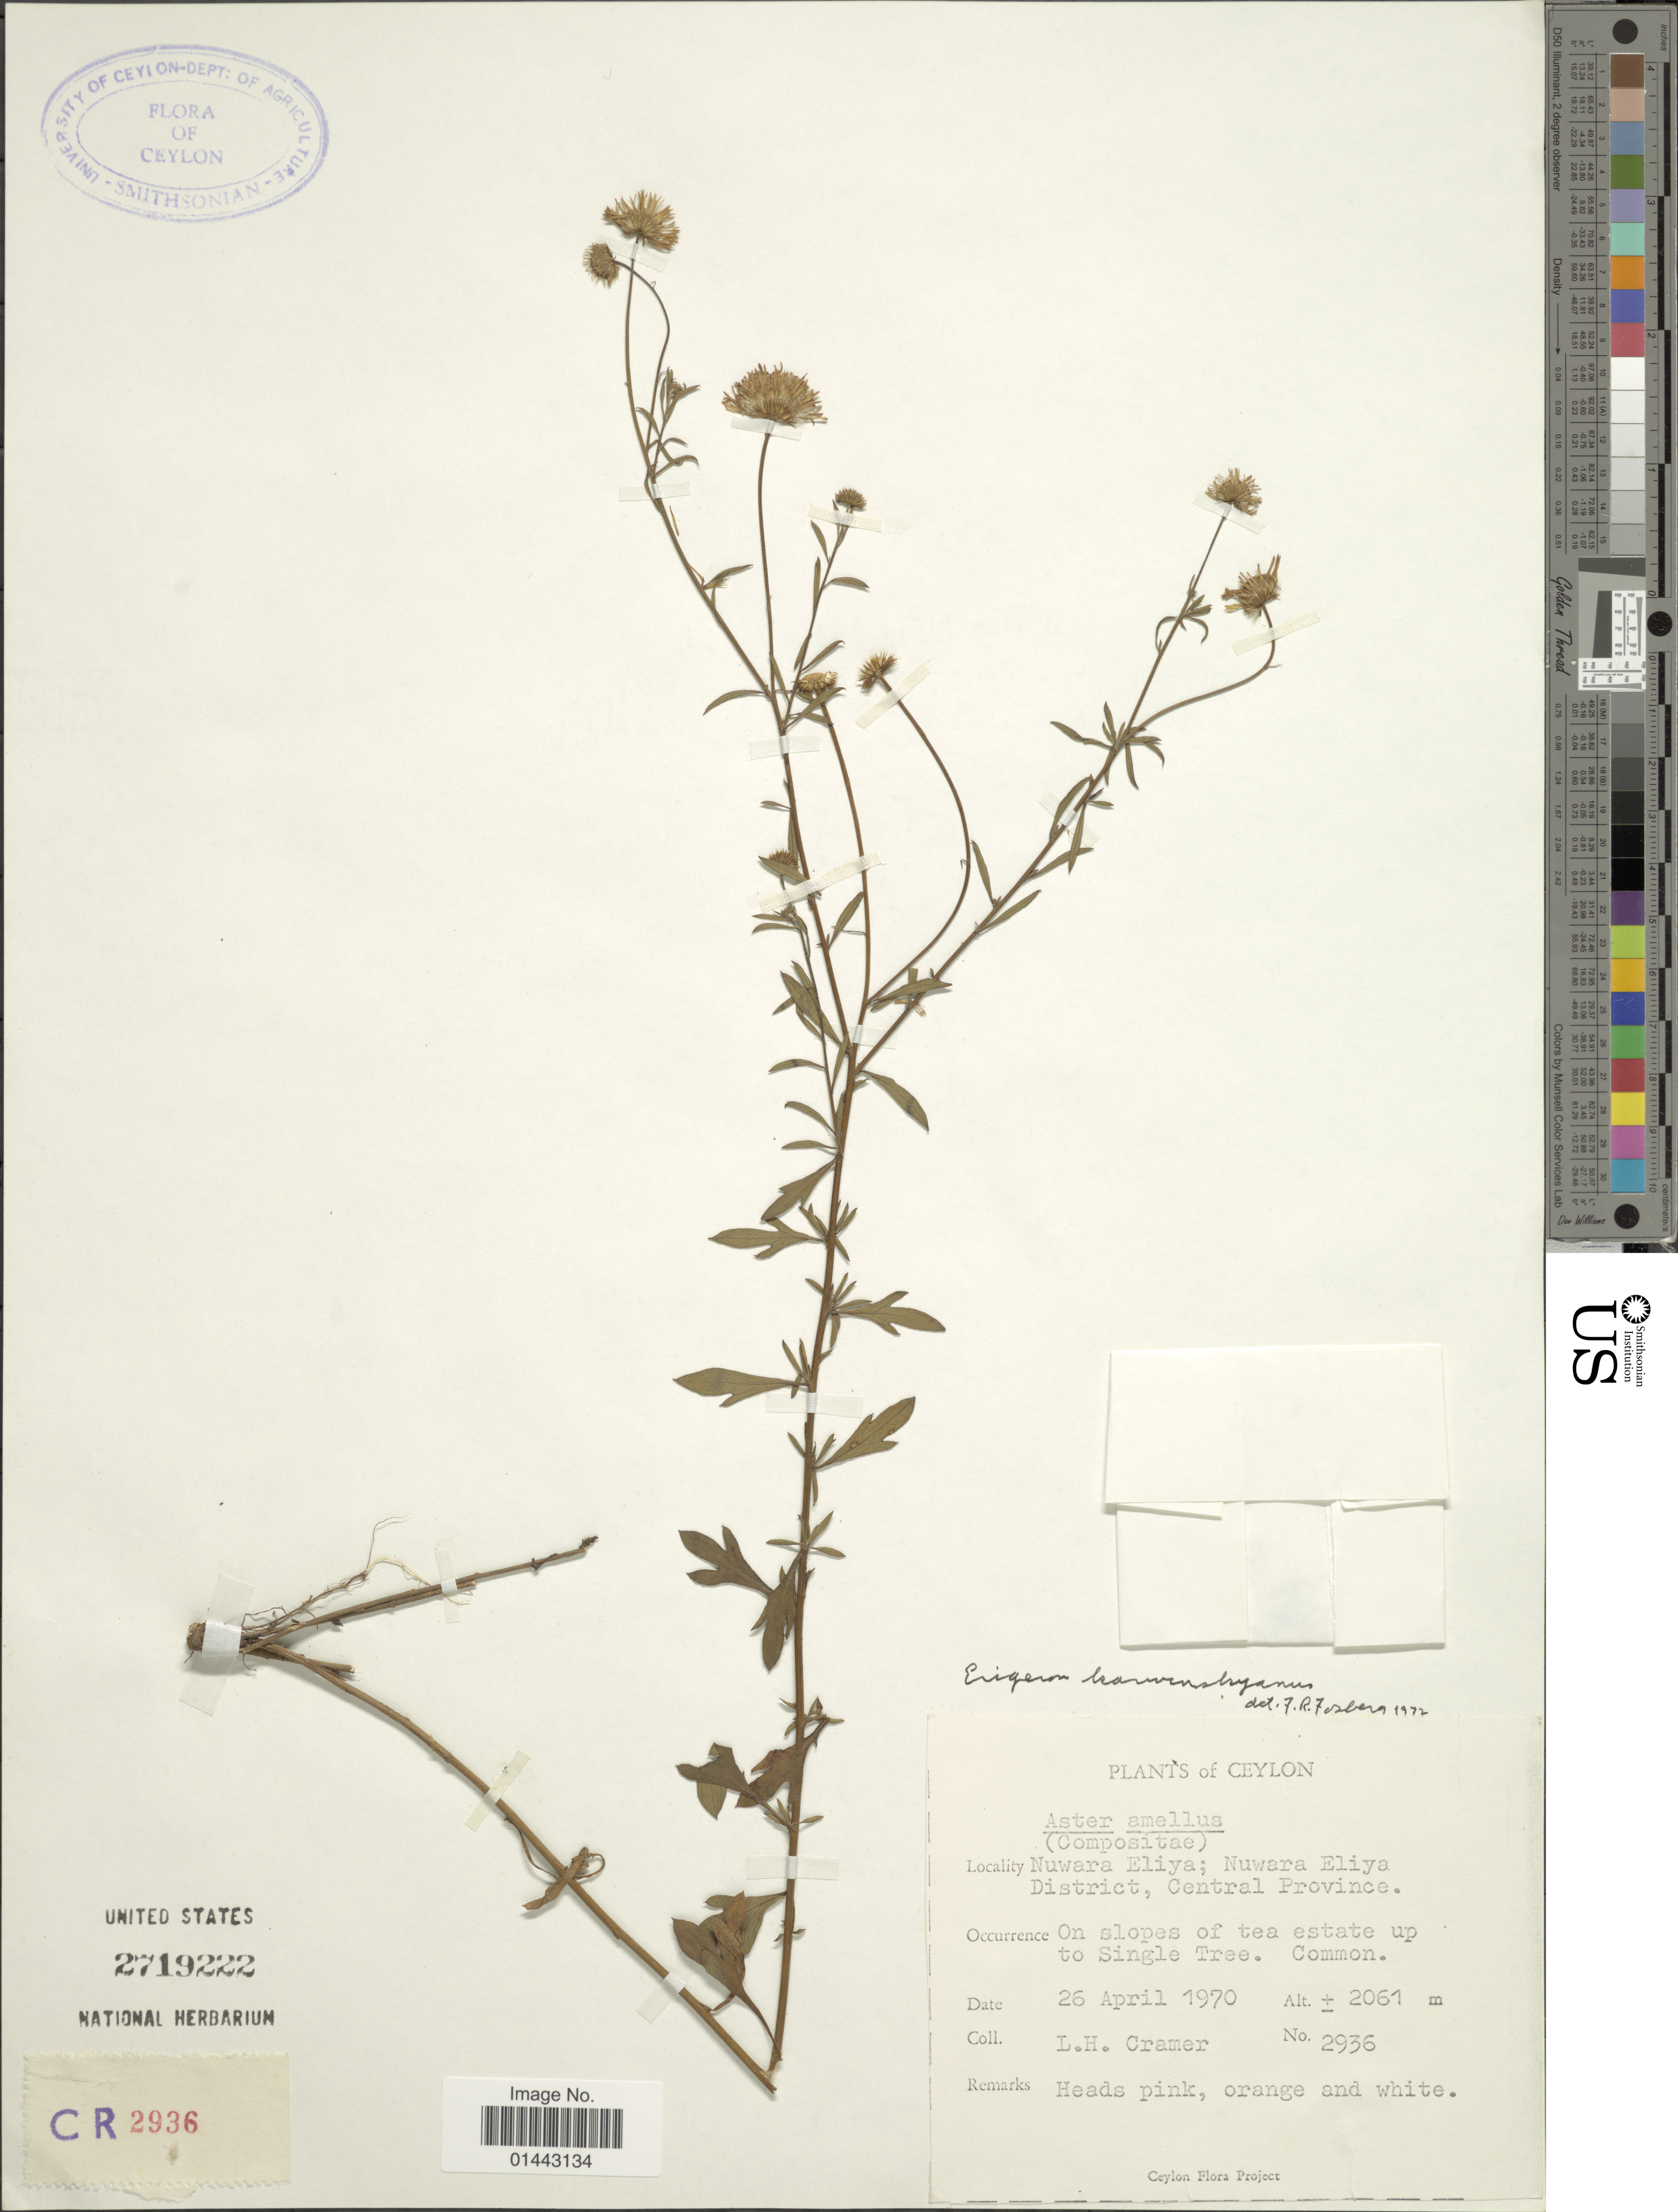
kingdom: Plantae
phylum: Tracheophyta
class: Magnoliopsida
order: Asterales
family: Asteraceae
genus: Erigeron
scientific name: Erigeron karvinskianus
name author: DC.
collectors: L. H. Cramer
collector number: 2936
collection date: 1970-04-26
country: Sri Lanka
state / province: Central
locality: Ceylon, Nuwara Eliya; Nuwara Eliya District, on slopes of tea estate up to Single Tree.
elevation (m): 2061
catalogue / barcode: US 2719222